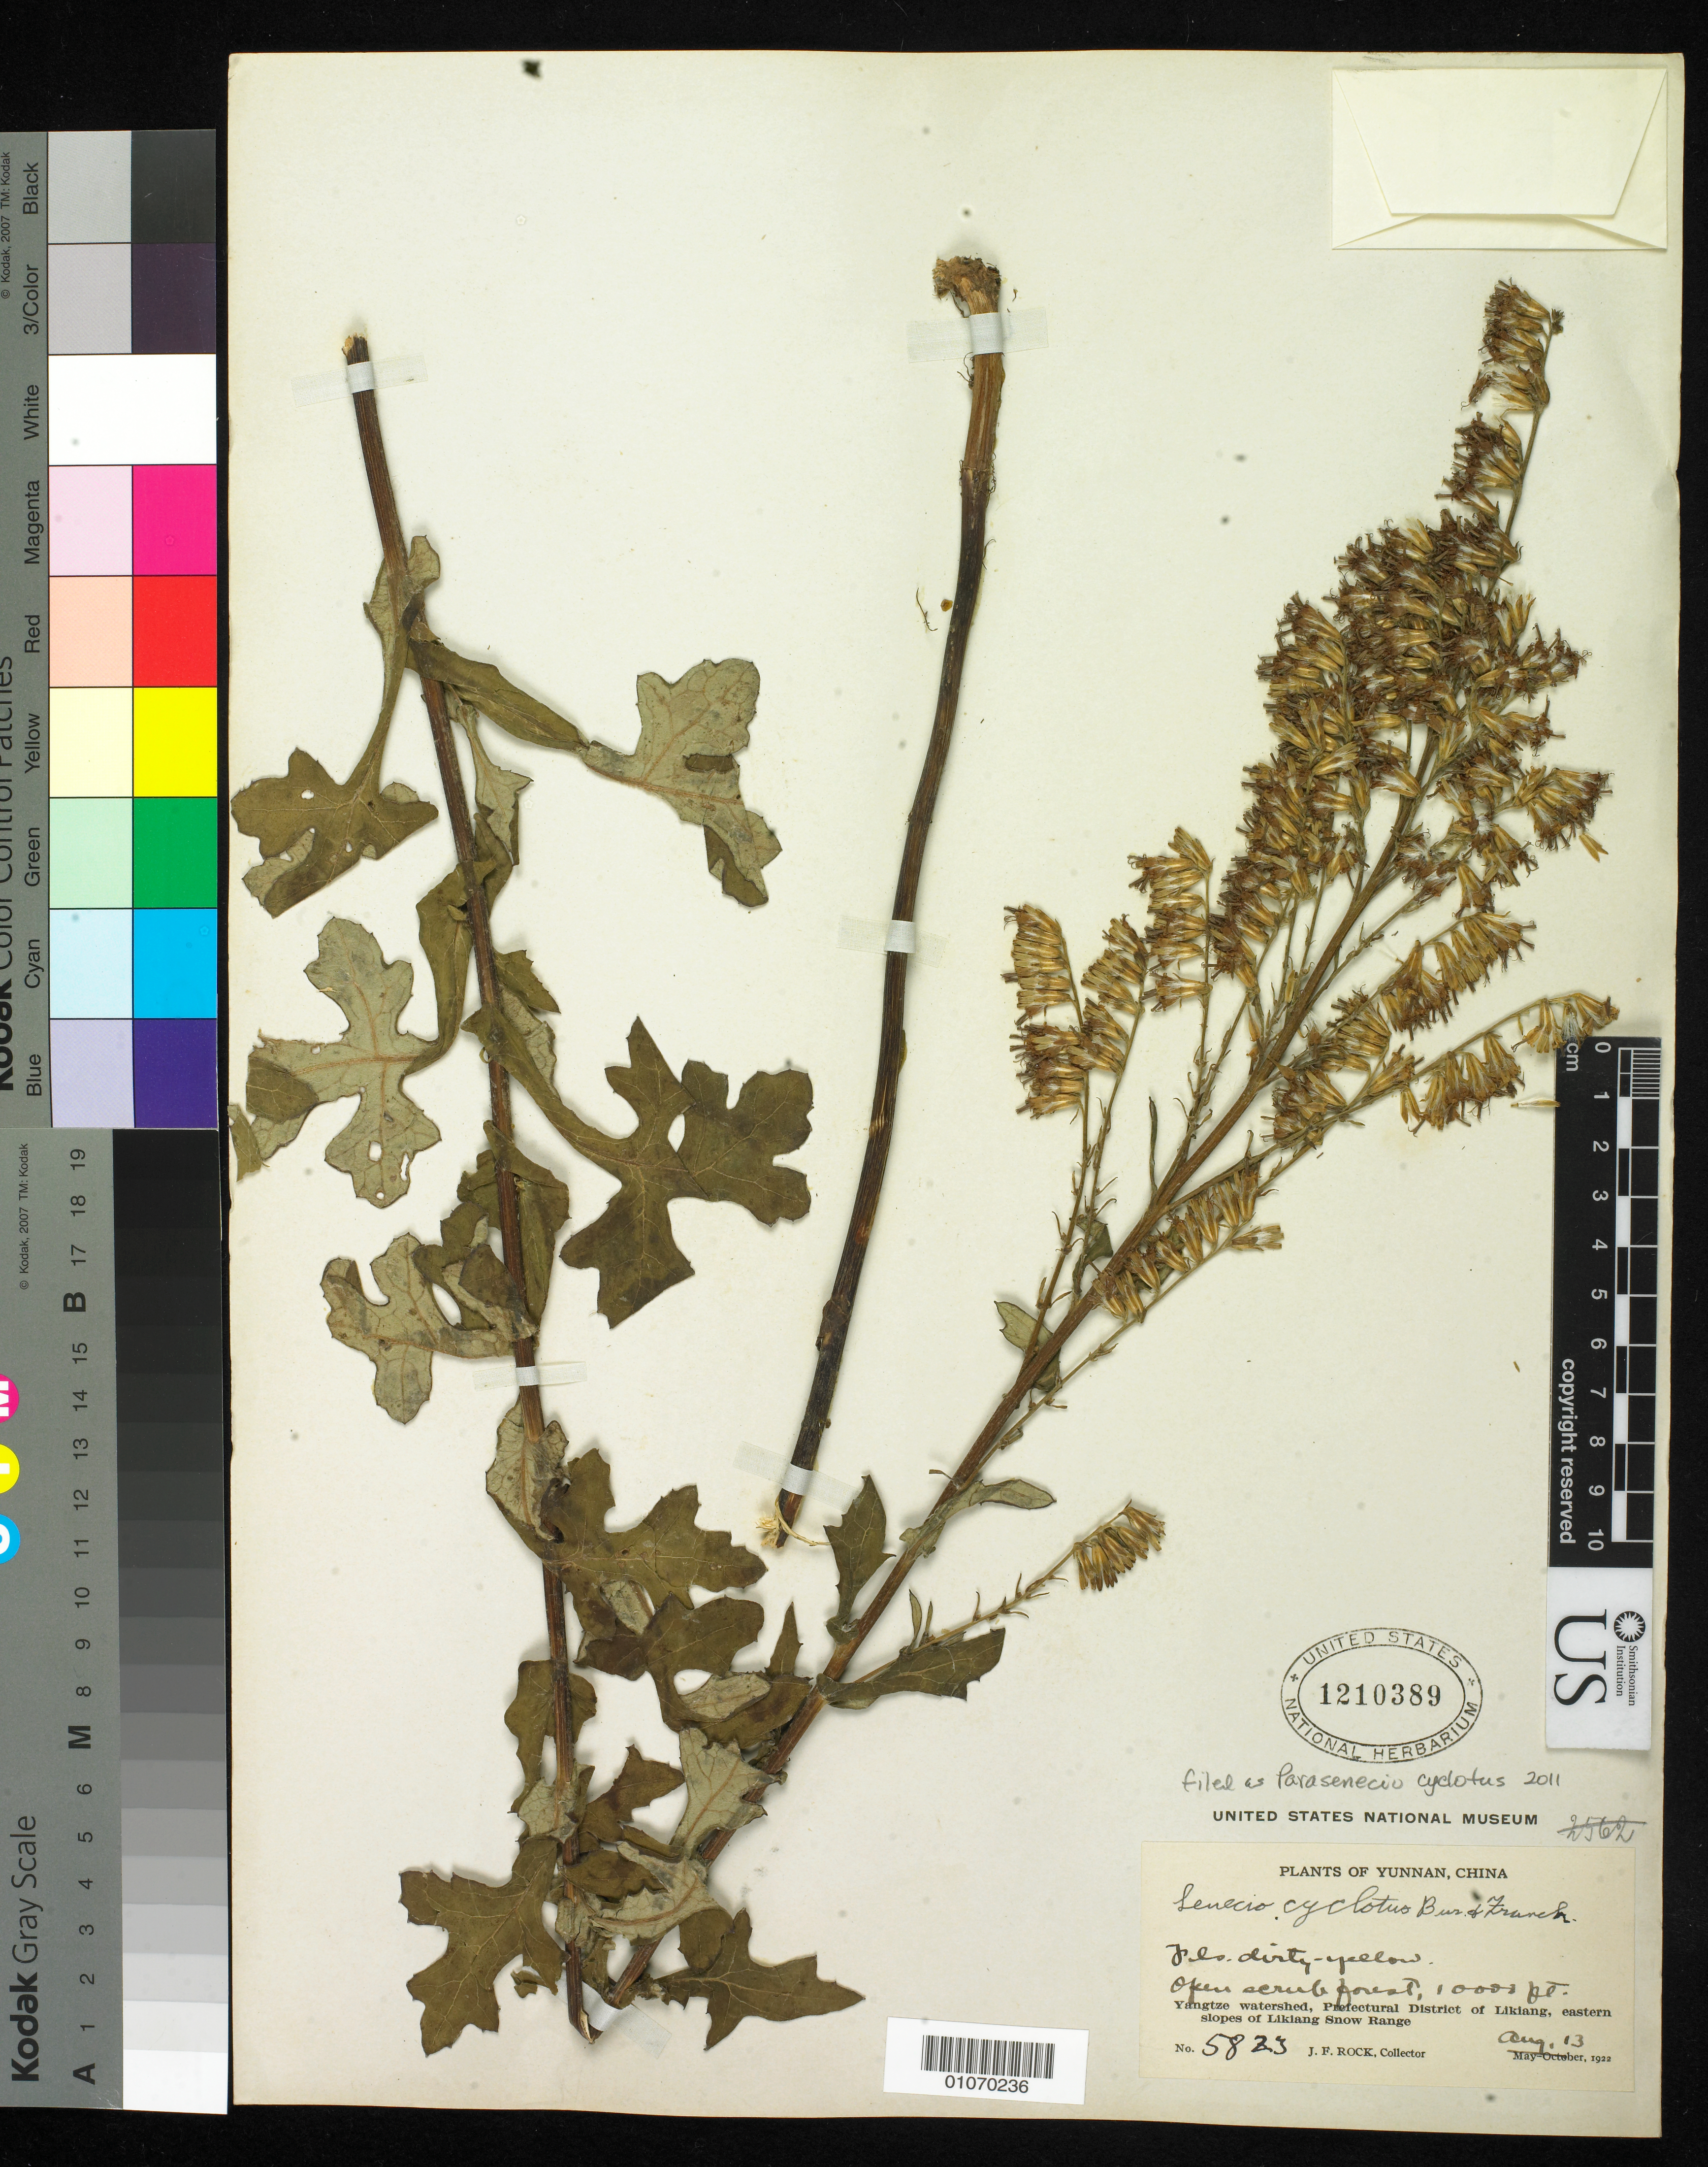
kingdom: Plantae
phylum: Tracheophyta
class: Magnoliopsida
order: Asterales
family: Asteraceae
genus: Parasenecio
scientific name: Parasenecio cyclotus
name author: (Bureau & Franch.) Y.L. Chen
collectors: J. F. Rock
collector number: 5823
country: China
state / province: Yunnan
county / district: Likiang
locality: Yangtze watershed, eastern slopes of Likiang Snow Range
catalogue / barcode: US 1210389